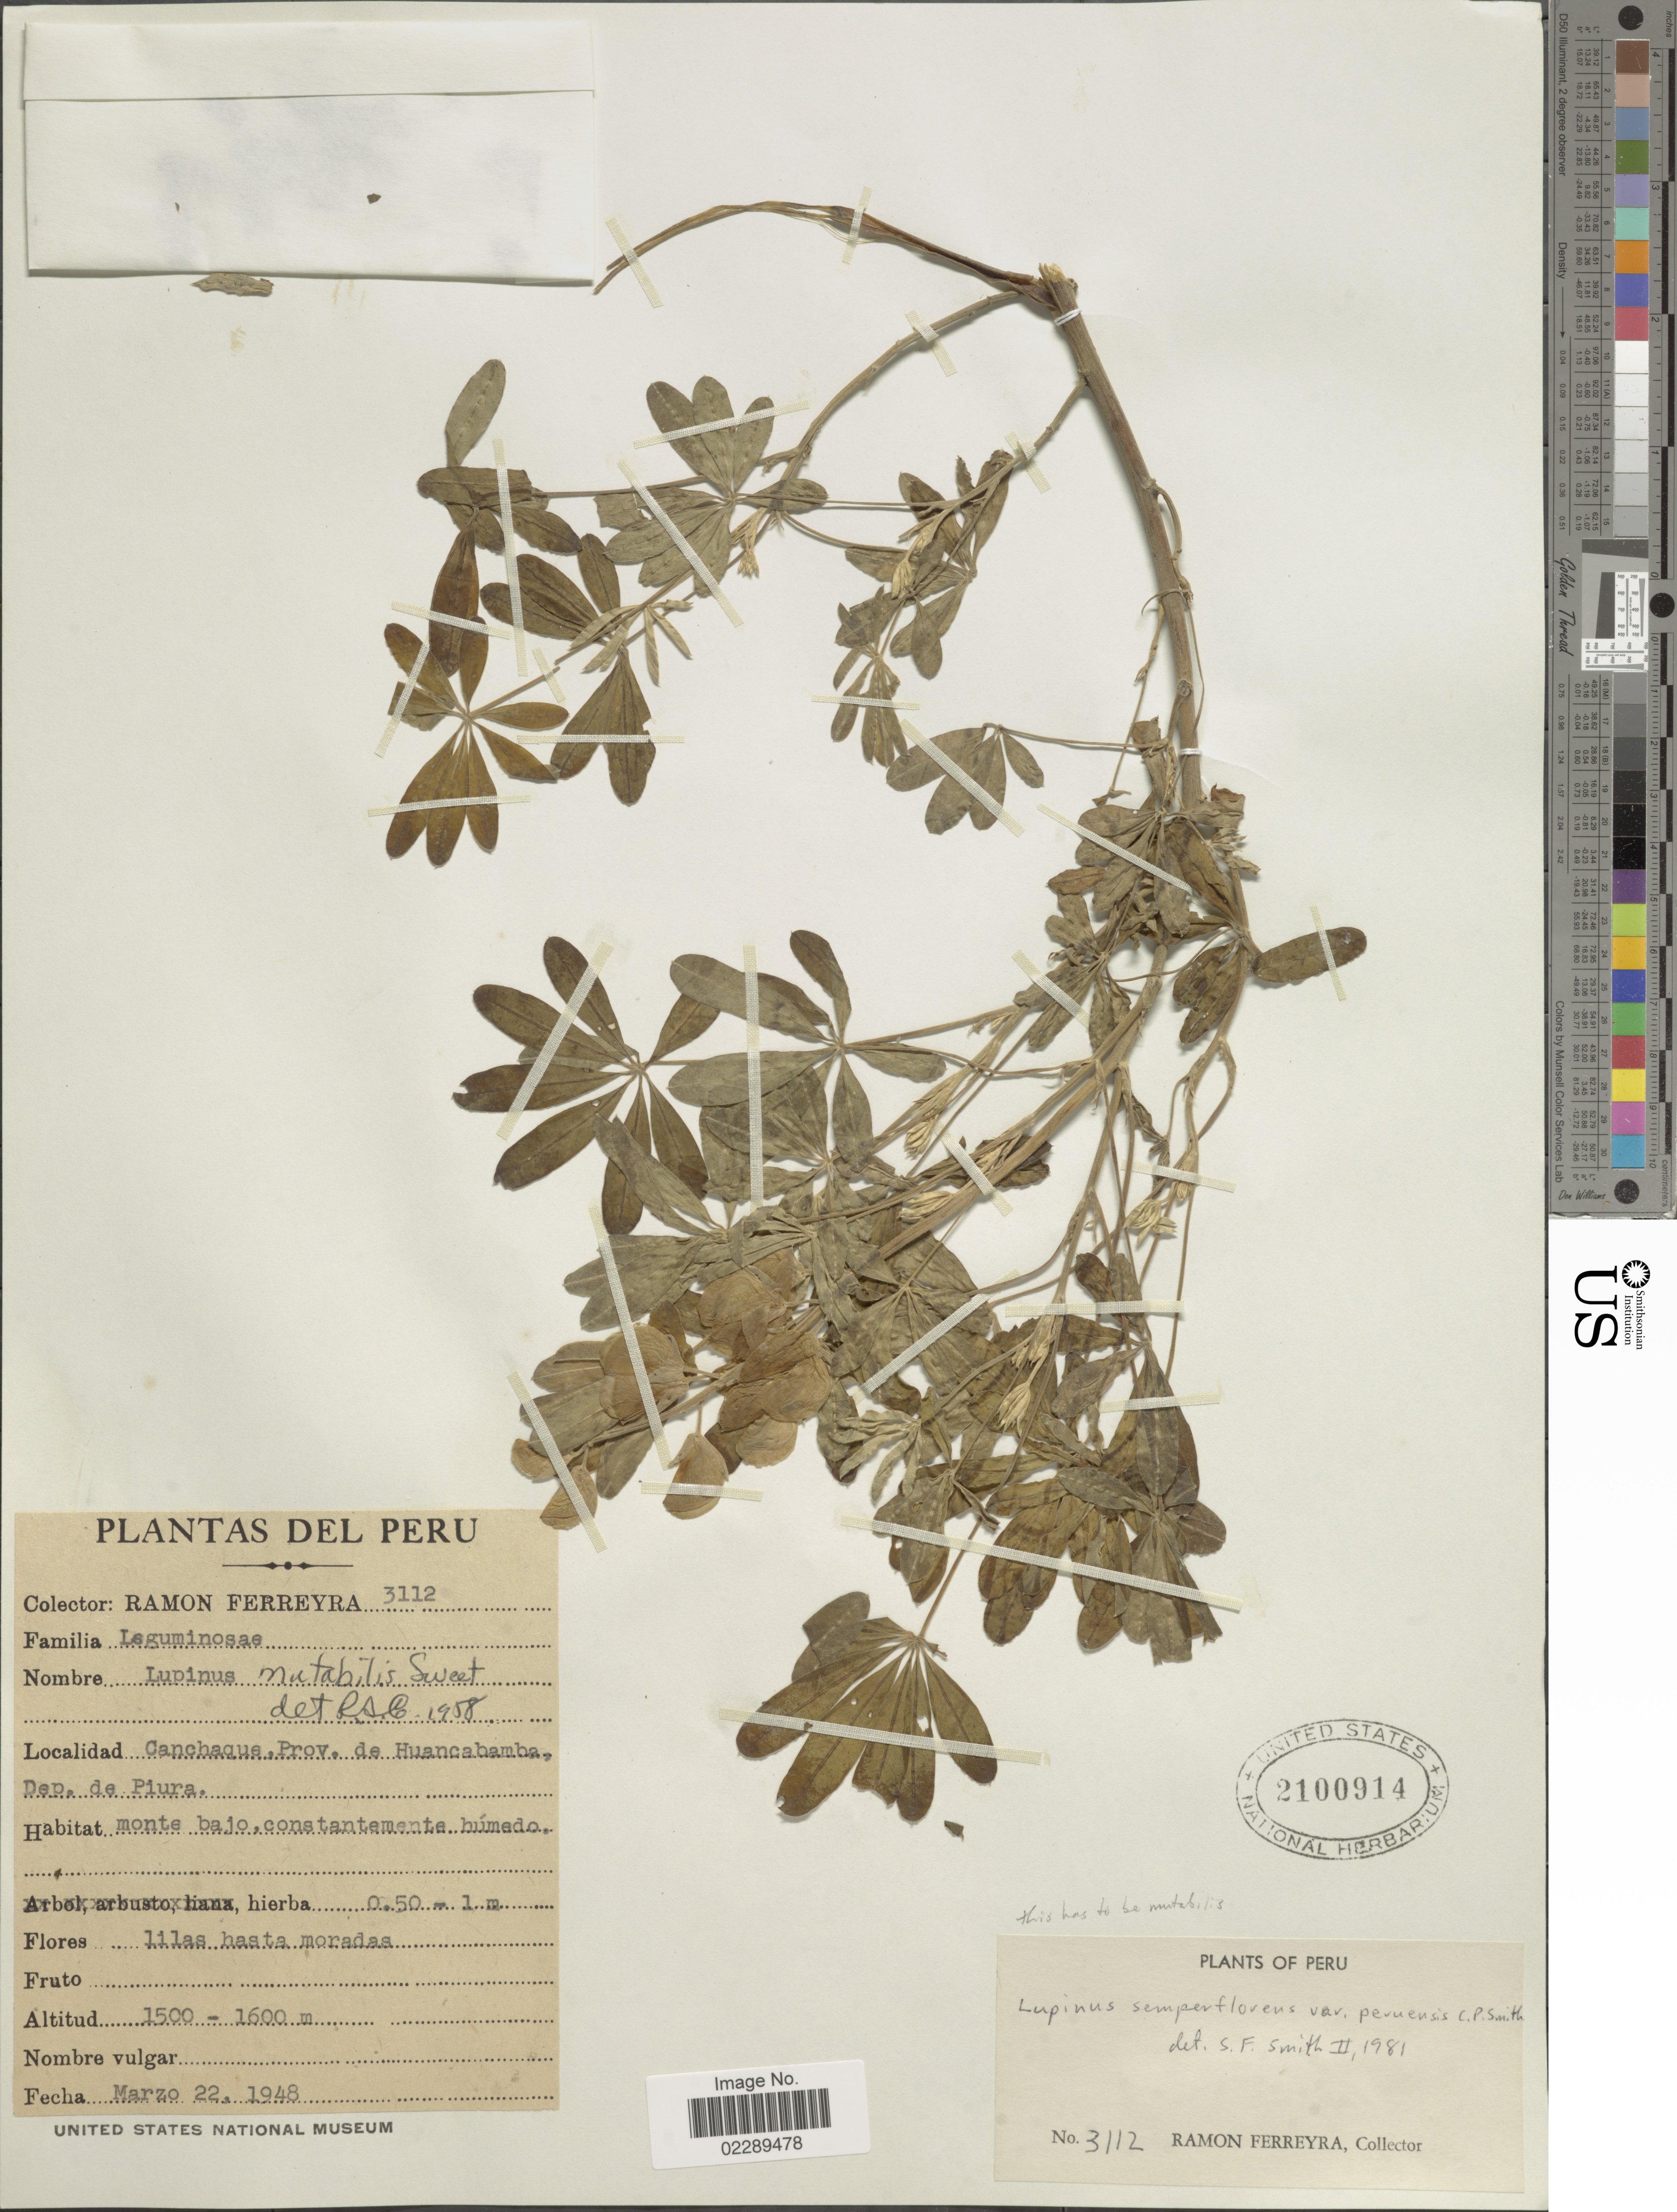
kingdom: Plantae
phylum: Tracheophyta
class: Magnoliopsida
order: Fabales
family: Fabaceae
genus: Lupinus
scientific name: Lupinus semperflorens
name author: Hartw. ex Benth.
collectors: R. A. Ferreyra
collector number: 3112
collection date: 1948-03-22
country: Peru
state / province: Piura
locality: Canchaque, Prov. de Huancabamba, Dep. de Piura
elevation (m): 1500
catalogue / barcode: US 2100914